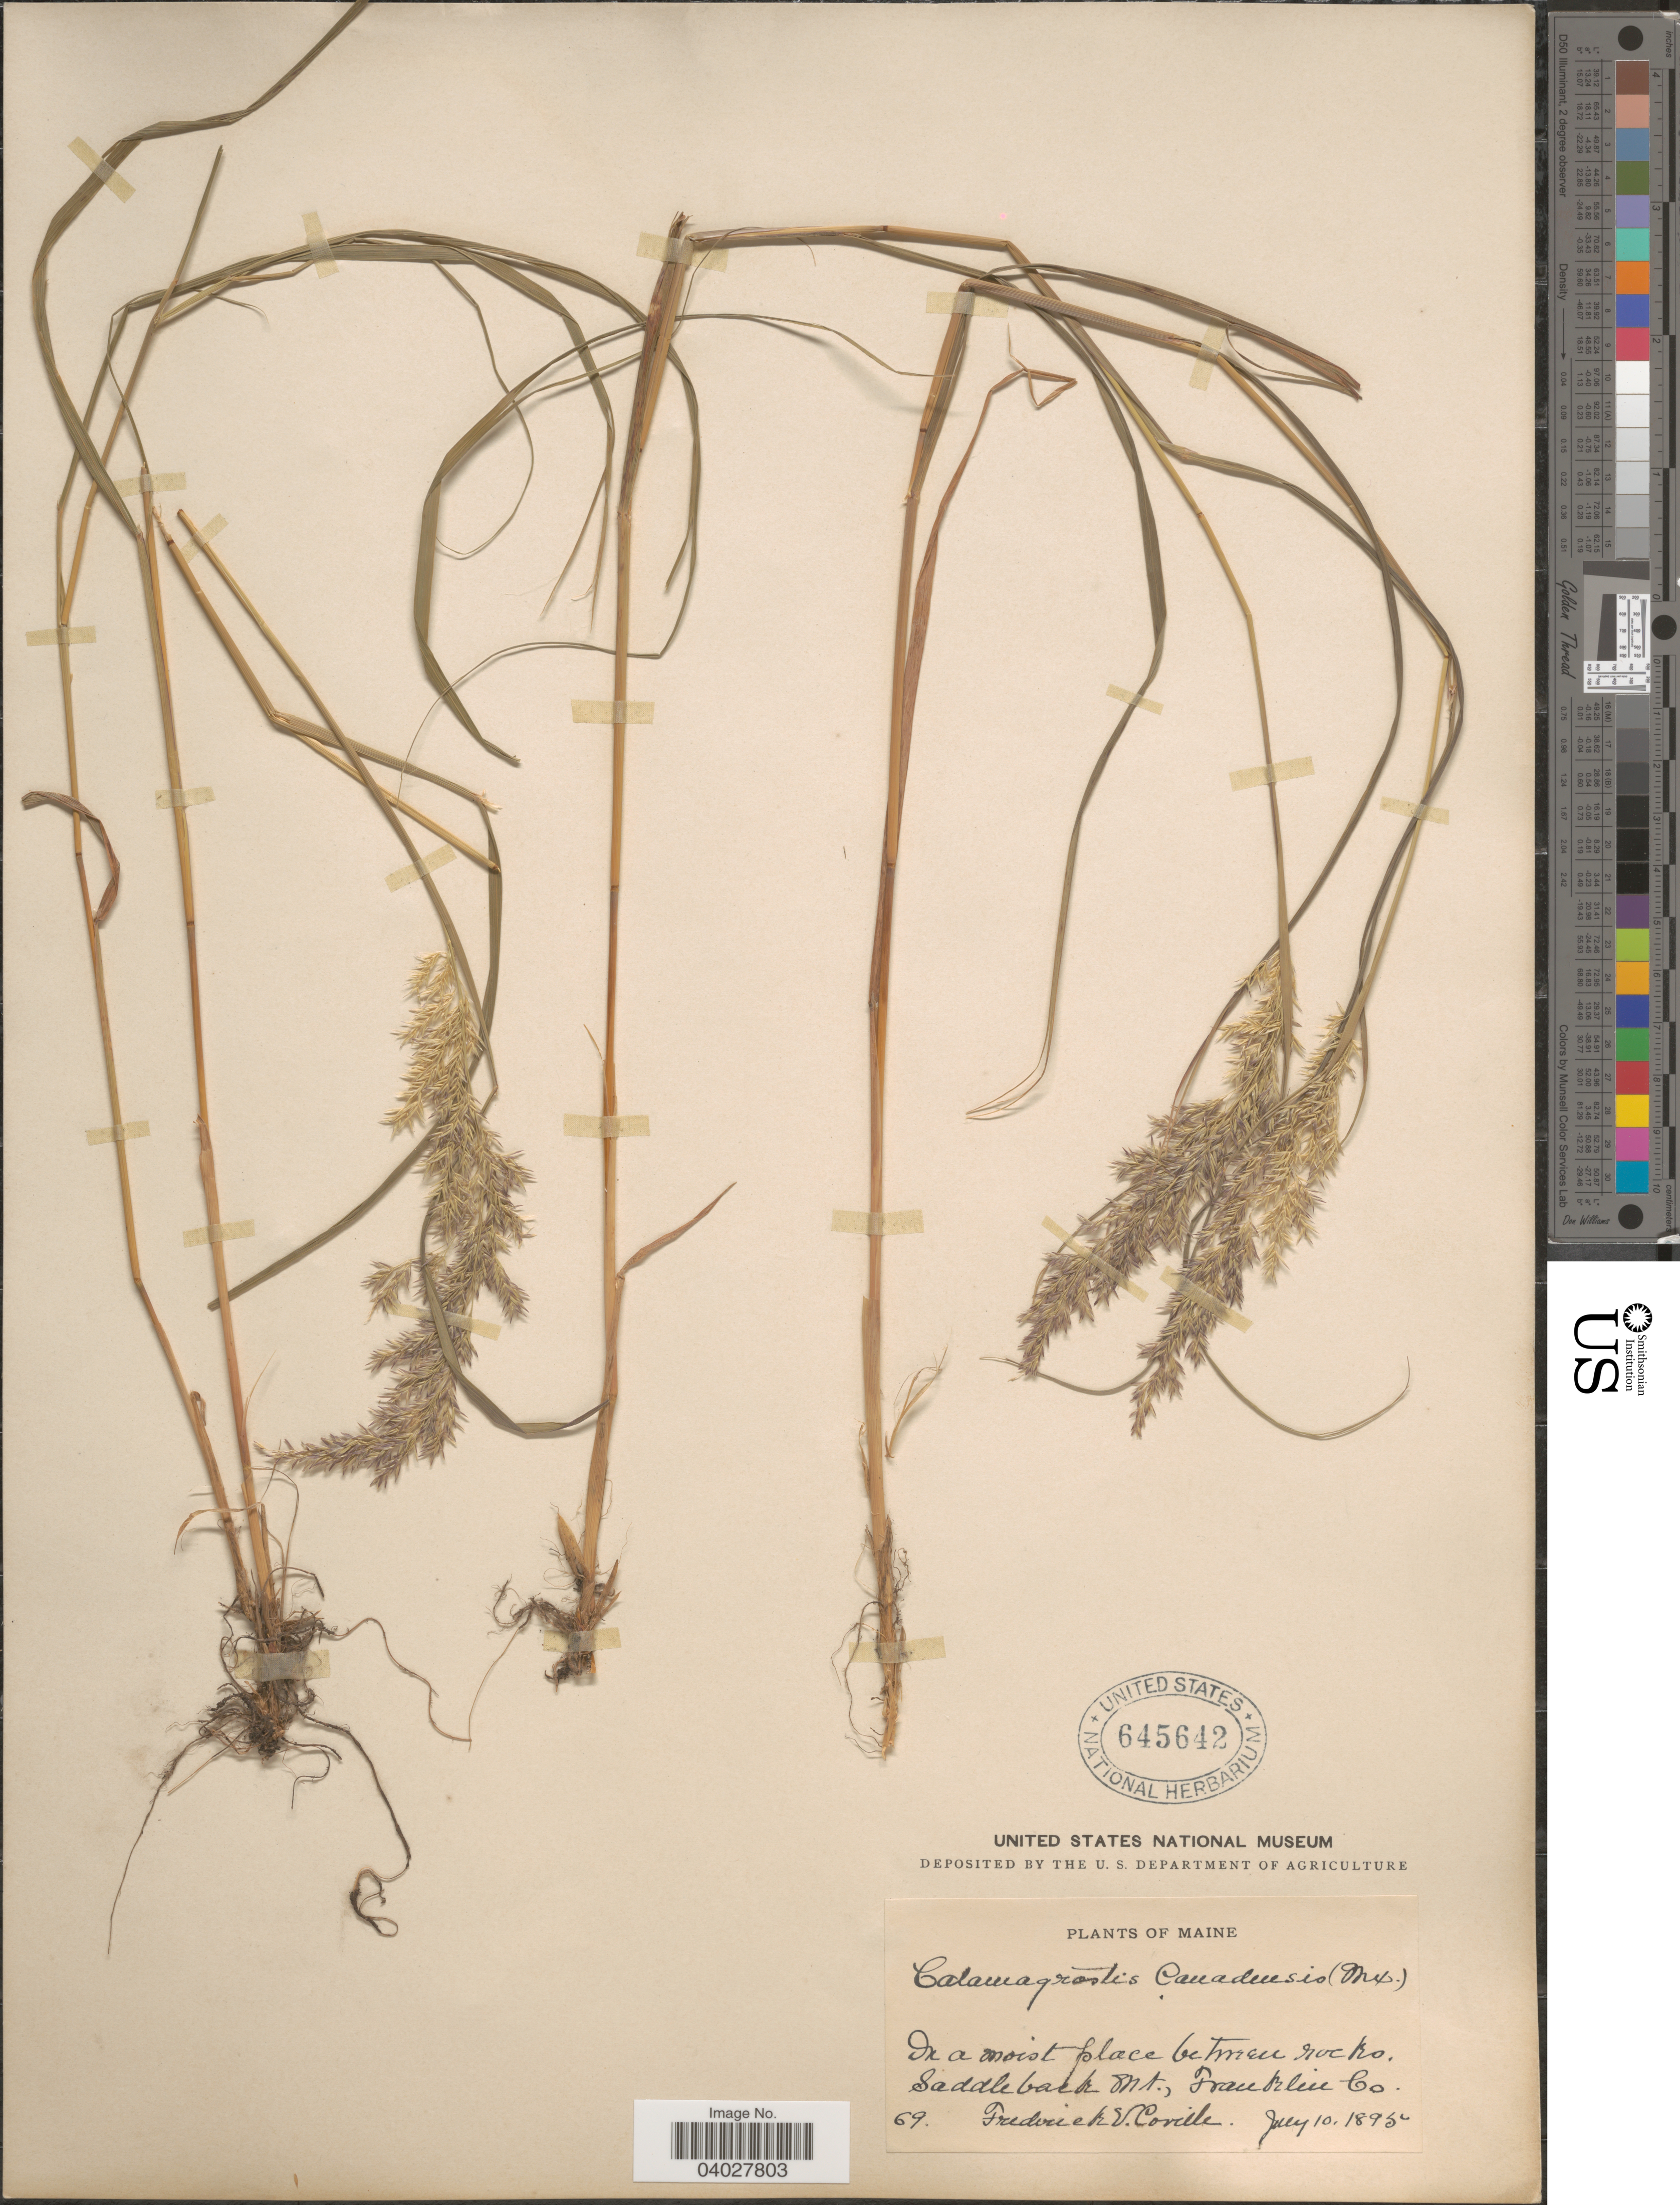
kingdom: Plantae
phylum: Tracheophyta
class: Liliopsida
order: Poales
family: Poaceae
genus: Calamagrostis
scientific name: Calamagrostis canadensis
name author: (Michx.) P. Beauv.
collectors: F. V. Coville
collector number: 69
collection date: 1895-07-10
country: United States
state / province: Maine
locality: On a moist place between rocks. Saddleback Mt., Franklin Co.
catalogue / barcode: US 645642